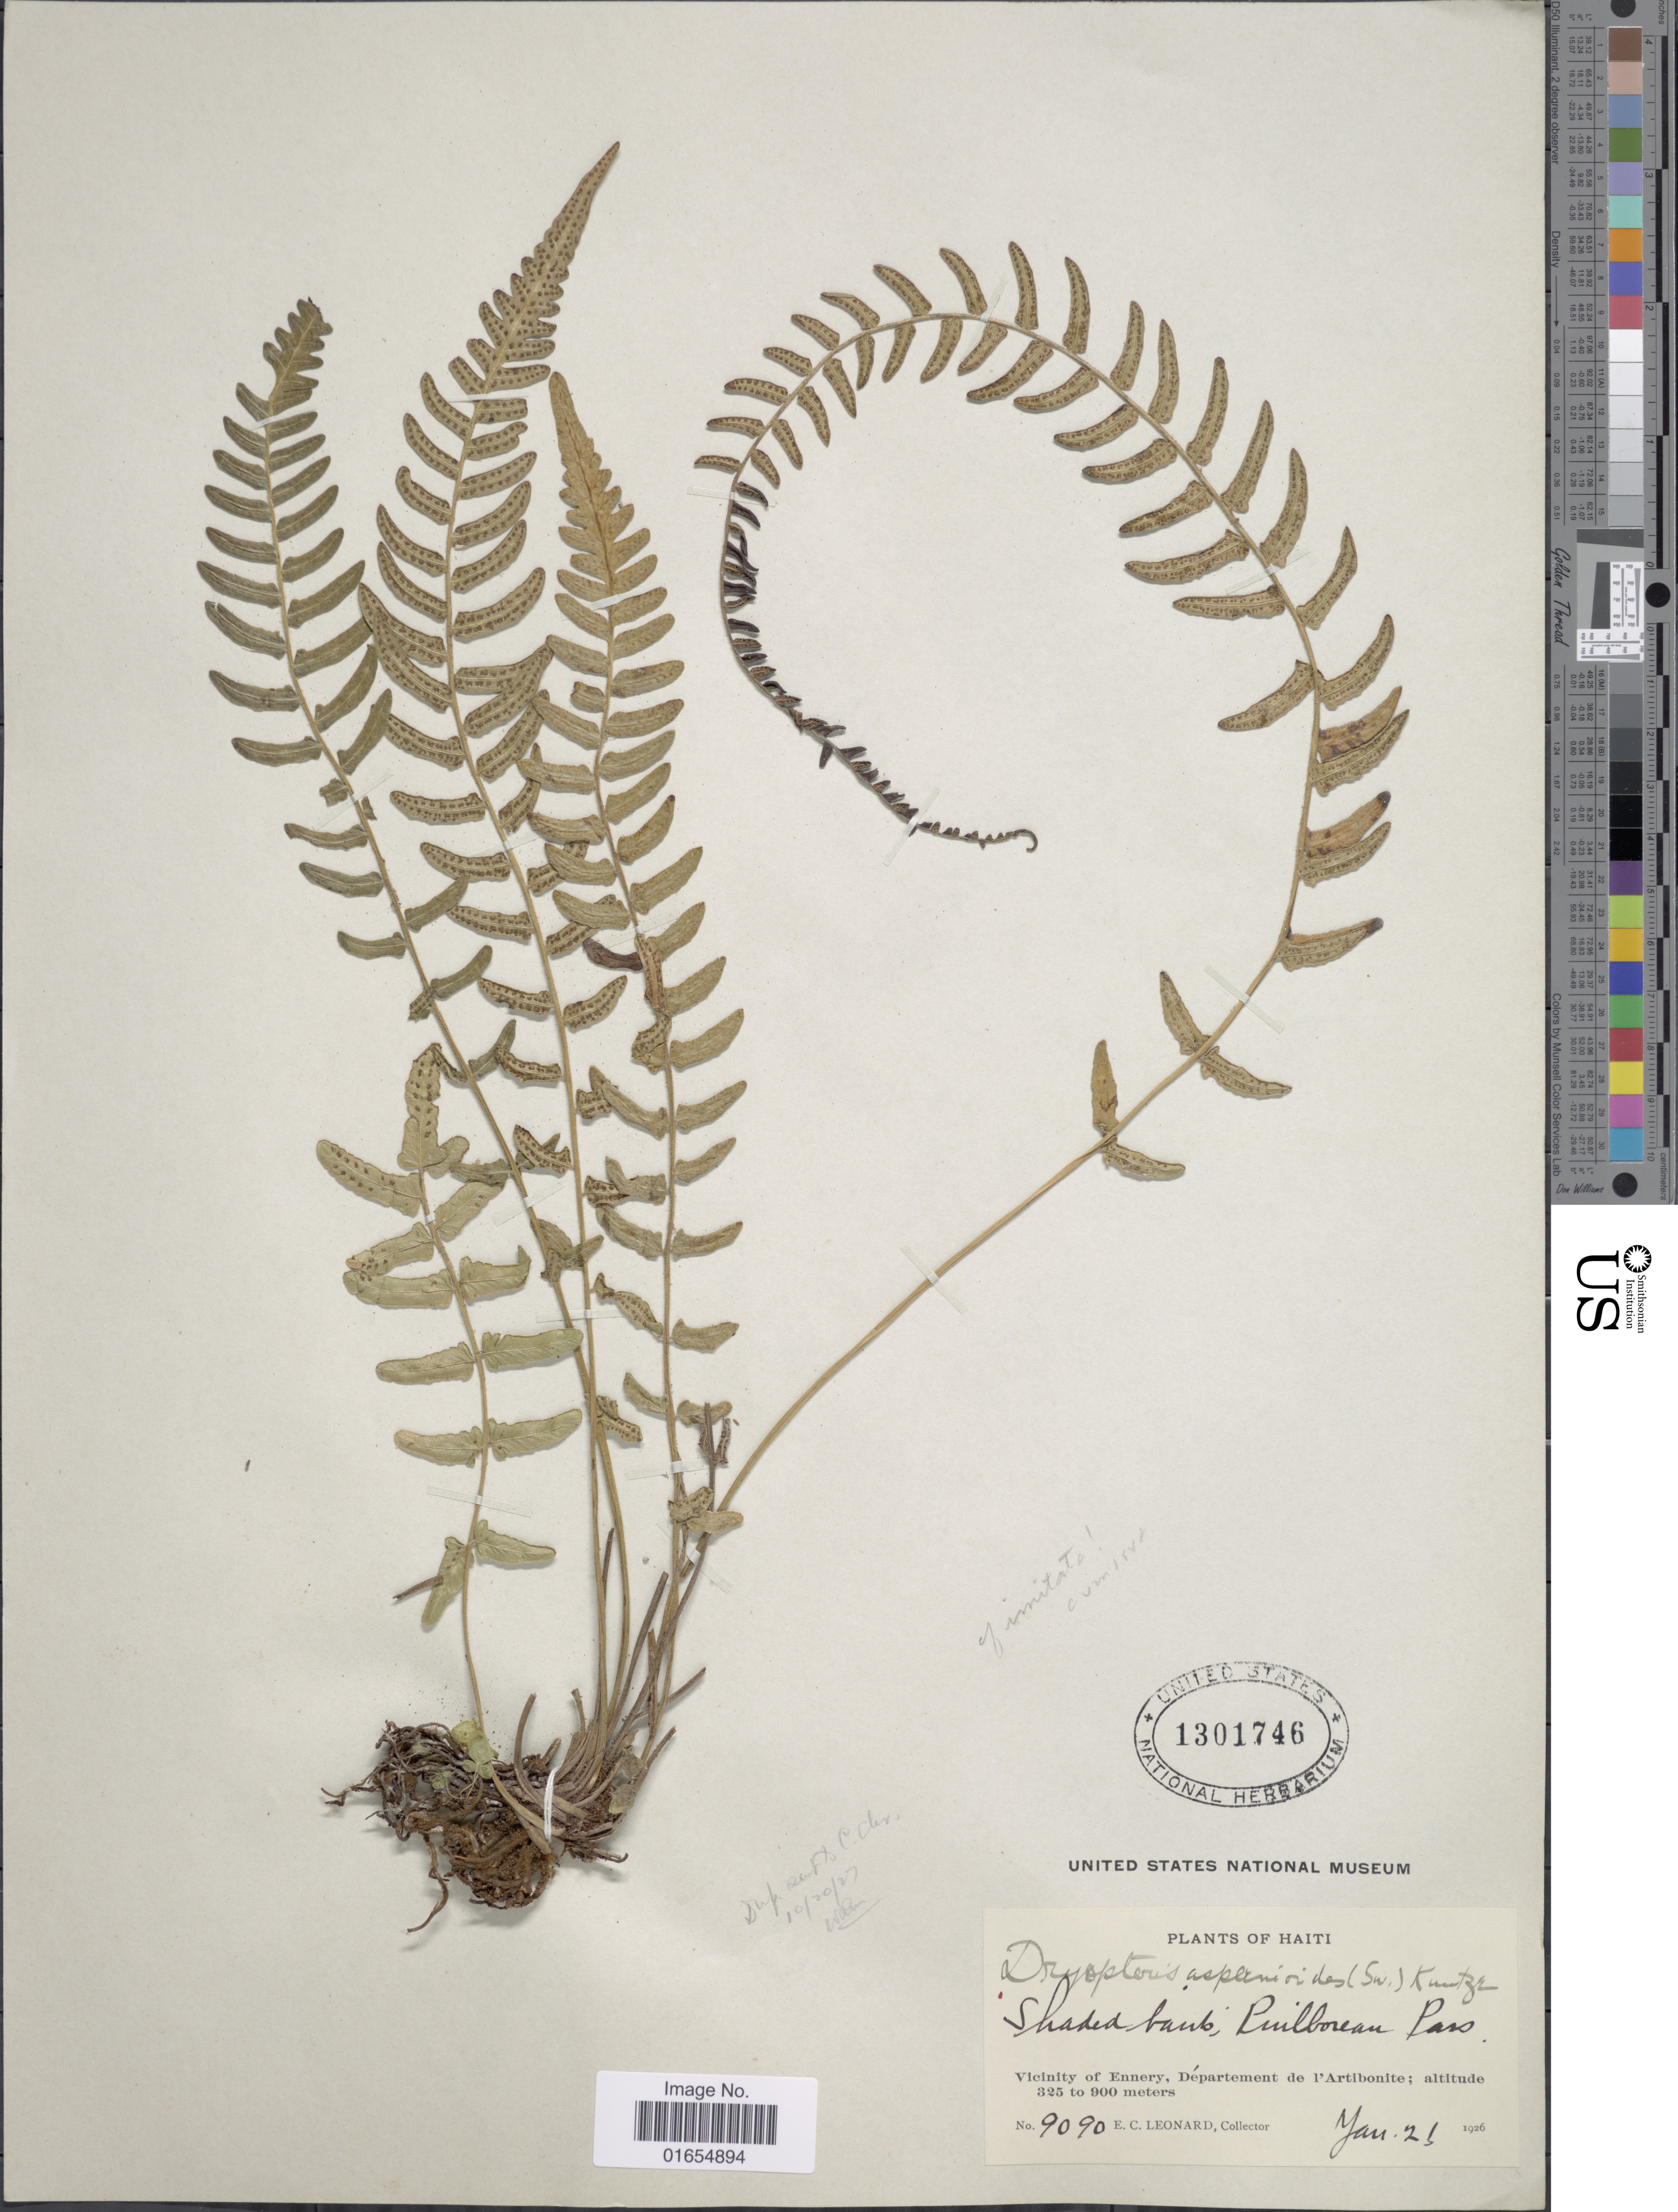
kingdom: Plantae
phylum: Tracheophyta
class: Polypodiopsida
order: Polypodiales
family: Thelypteridaceae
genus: Goniopteris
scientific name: Goniopteris retroflexa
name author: (L.) Pic. Serm.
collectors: E. C. Leonard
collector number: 9090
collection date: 1926-07-21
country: Haiti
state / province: Artibonite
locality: Vicinity of Ennery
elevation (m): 325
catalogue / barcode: US 1301746